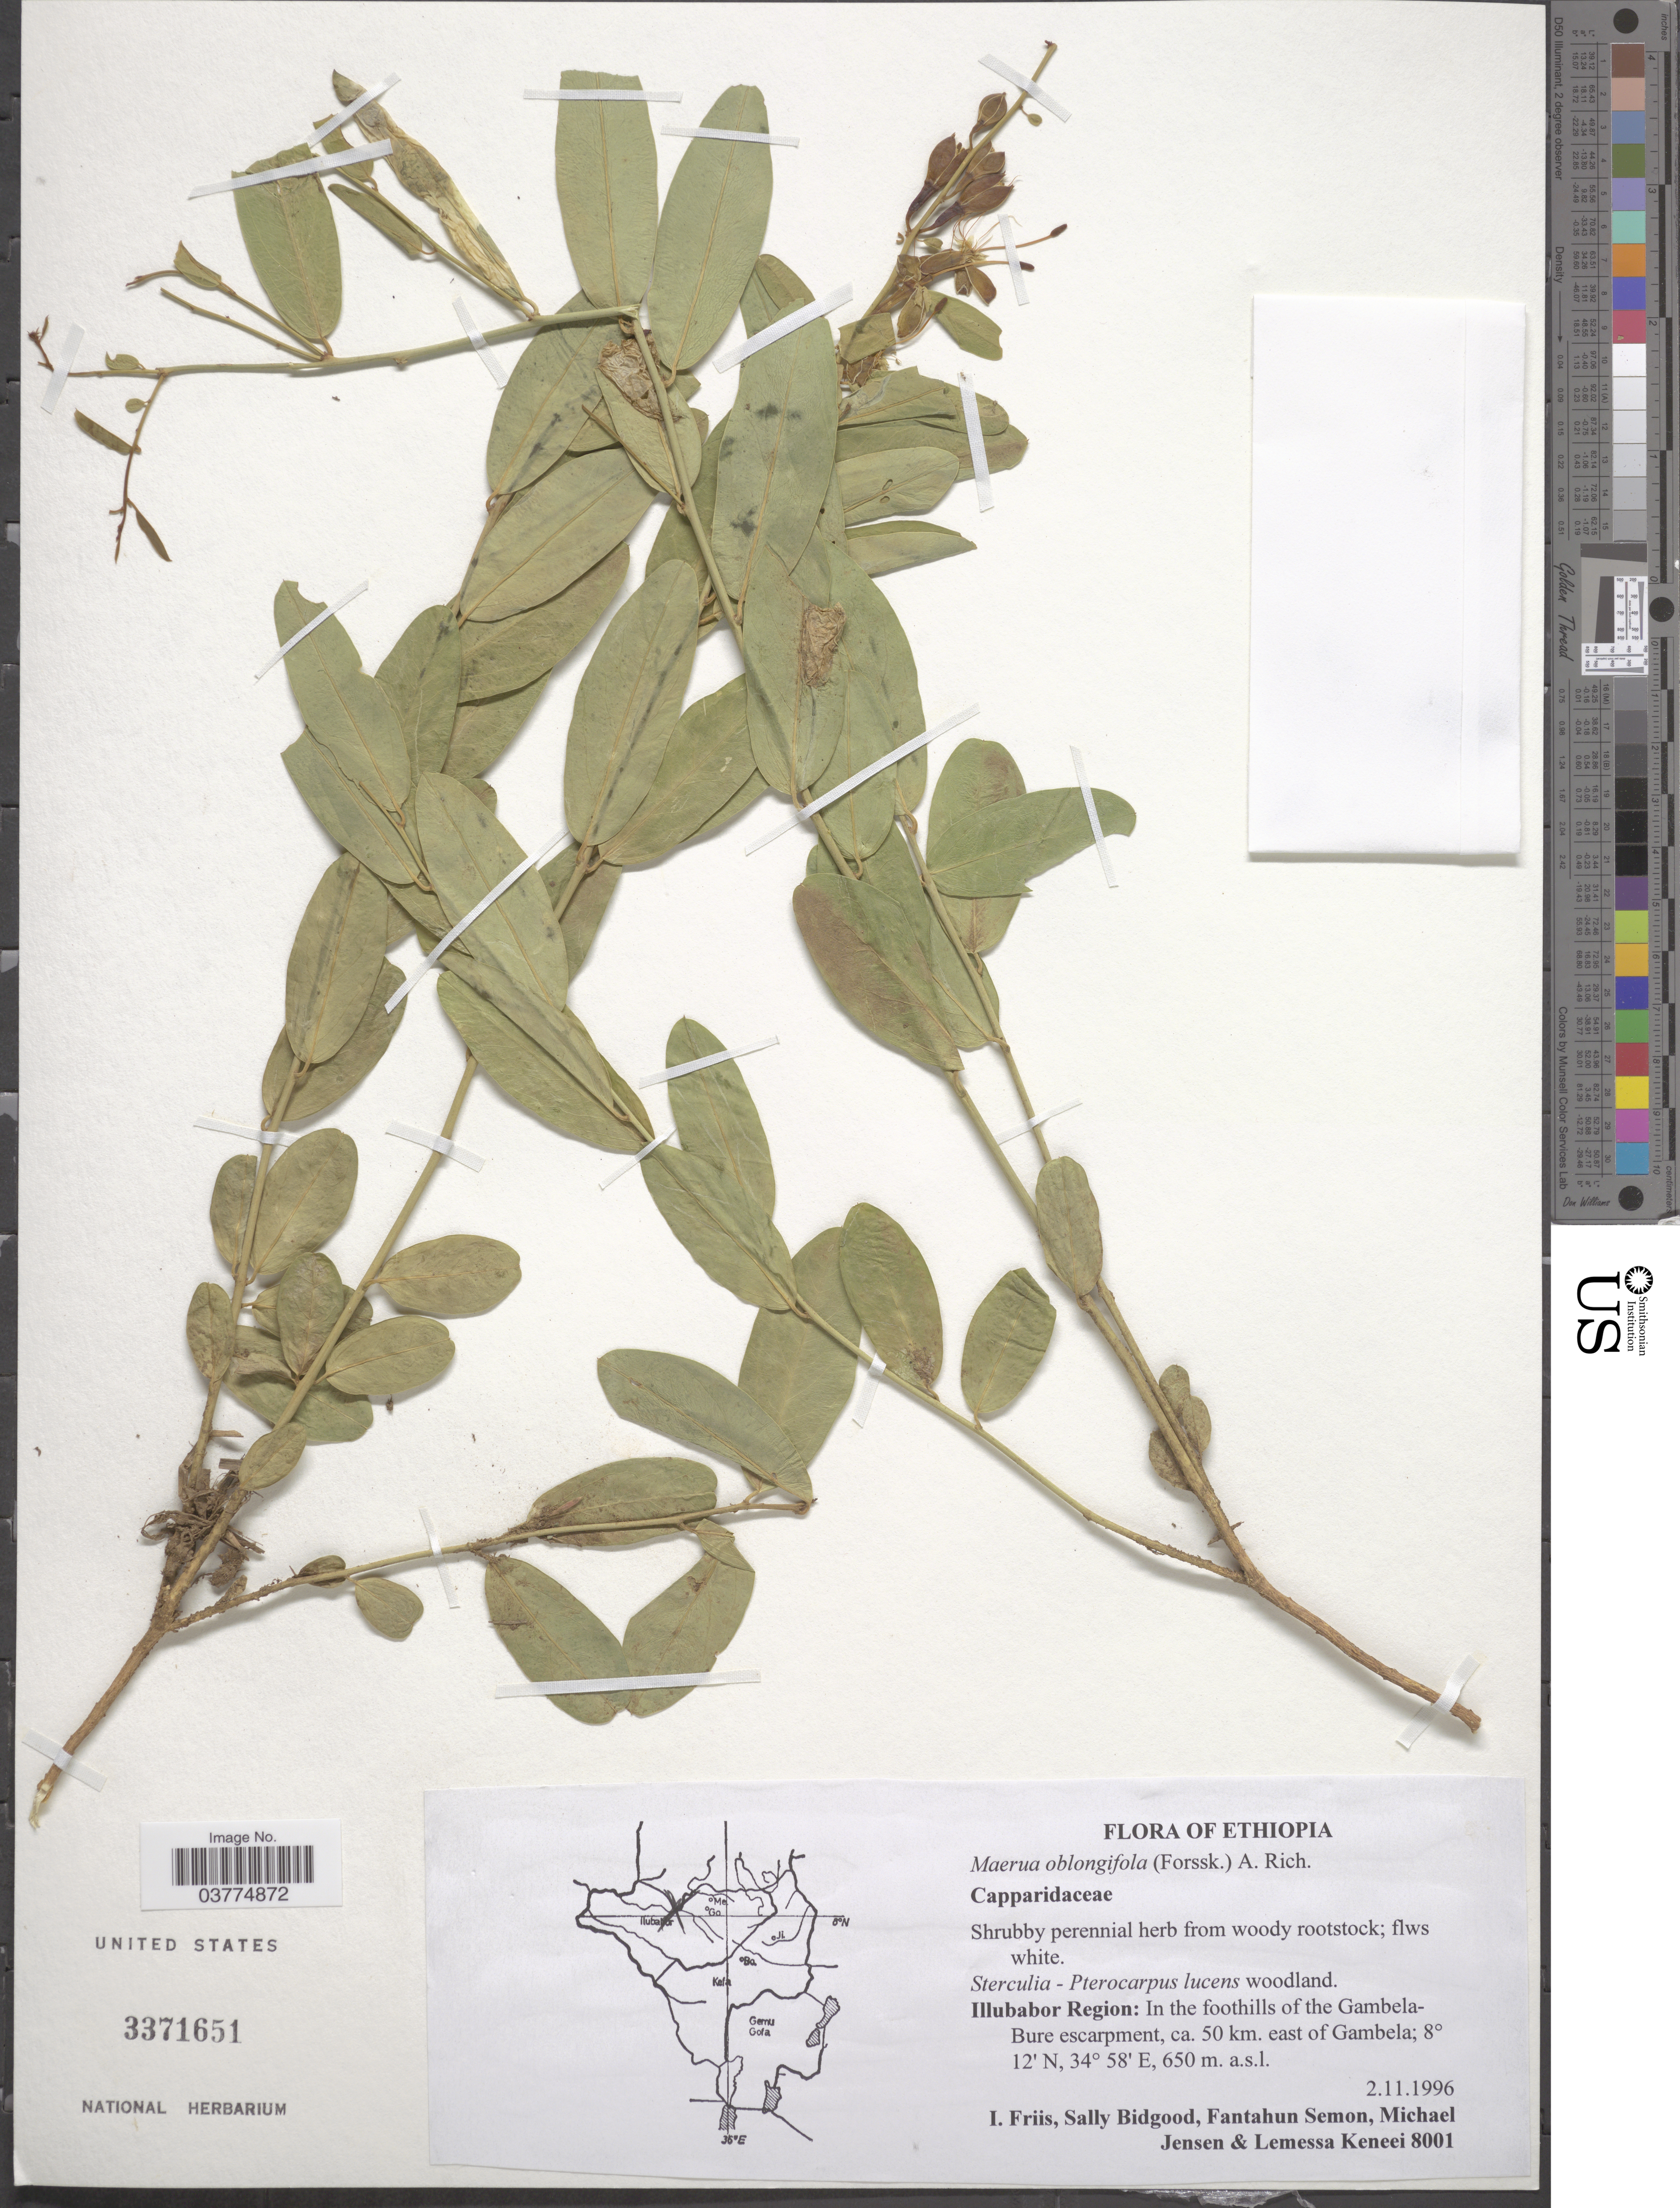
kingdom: Plantae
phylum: Tracheophyta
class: Magnoliopsida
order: Brassicales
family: Capparaceae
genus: Maerua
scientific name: Maerua oblongifolia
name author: (Forssk.) A. Rich.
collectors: I. Friis, S. Bidgood, F. Semon, M. Jensen & L. Keneei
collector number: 8001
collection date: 1996-11-02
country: Ethiopia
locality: Illubabor Region: In the foothills of the Gambela-Bure escarpment, ca. 50 km. east of Gambela.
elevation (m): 650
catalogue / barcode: US 3371651